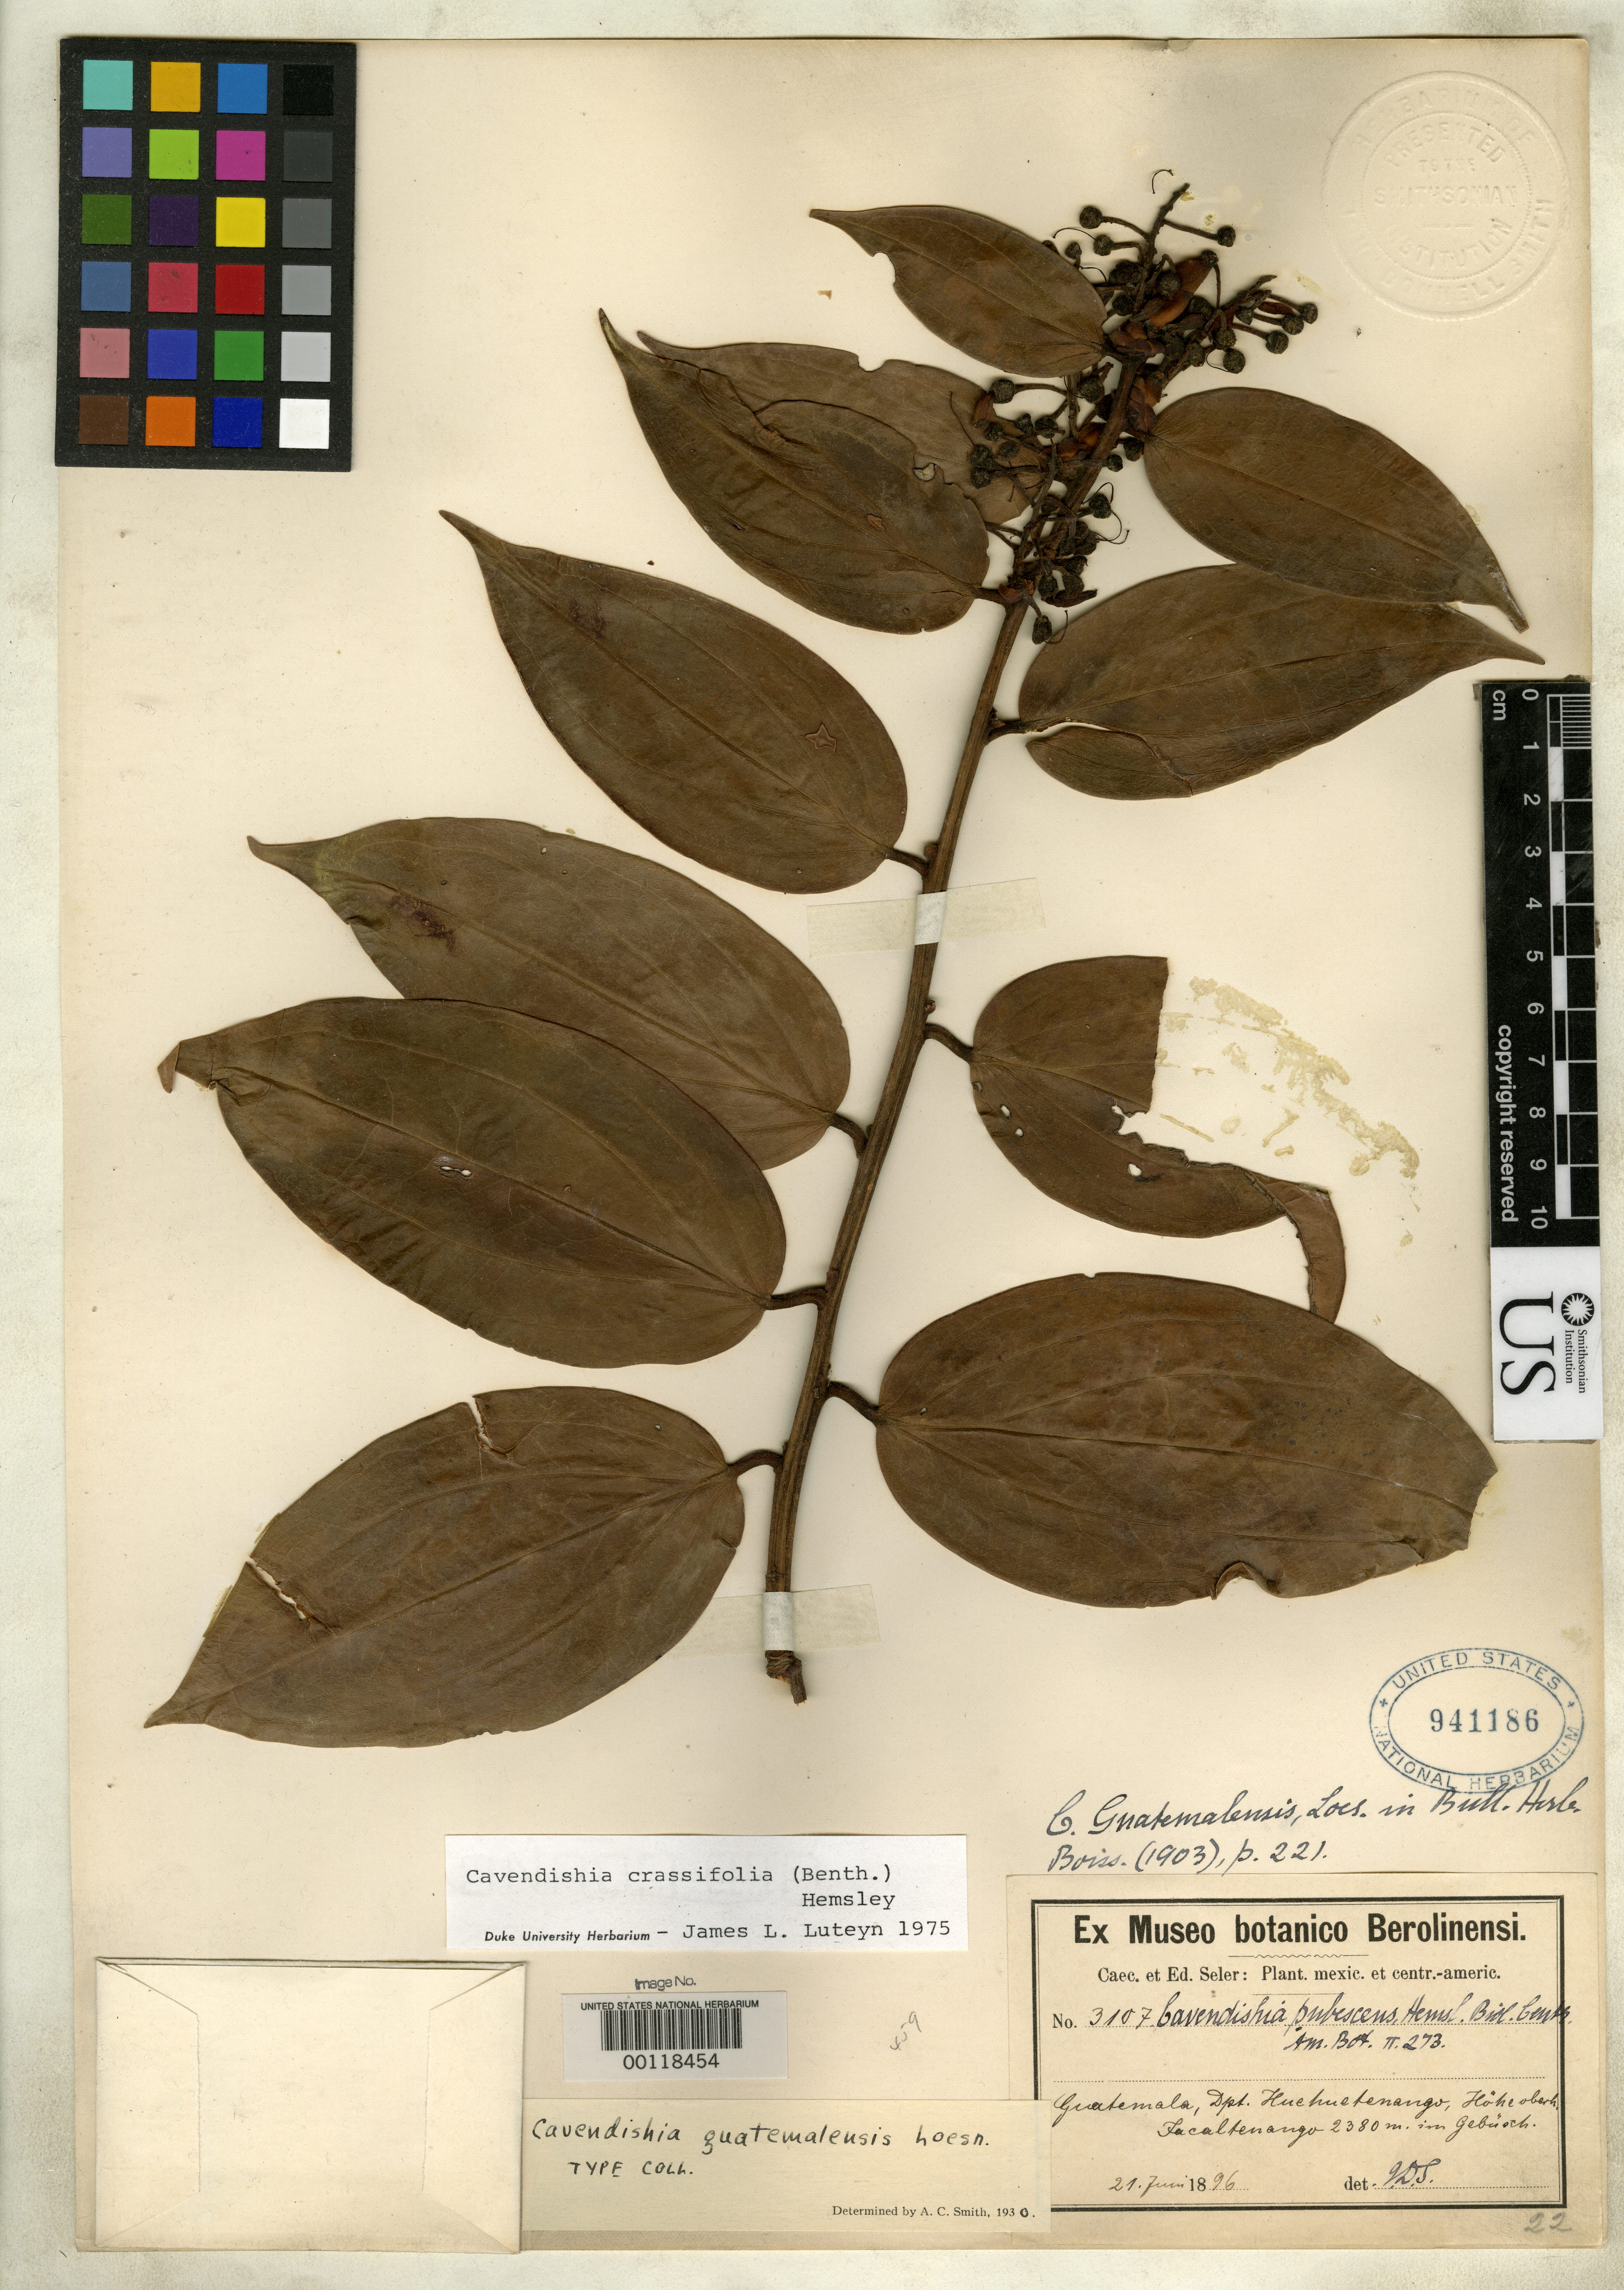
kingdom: Plantae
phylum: Tracheophyta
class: Magnoliopsida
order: Ericales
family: Ericaceae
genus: Cavendishia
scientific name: Cavendishia guatemalensis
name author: Loes.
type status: Isotype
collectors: E. Seler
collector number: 3107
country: Guatemala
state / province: Huehuetenango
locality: Supra Jacaltenango.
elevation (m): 2380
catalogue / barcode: US 941186